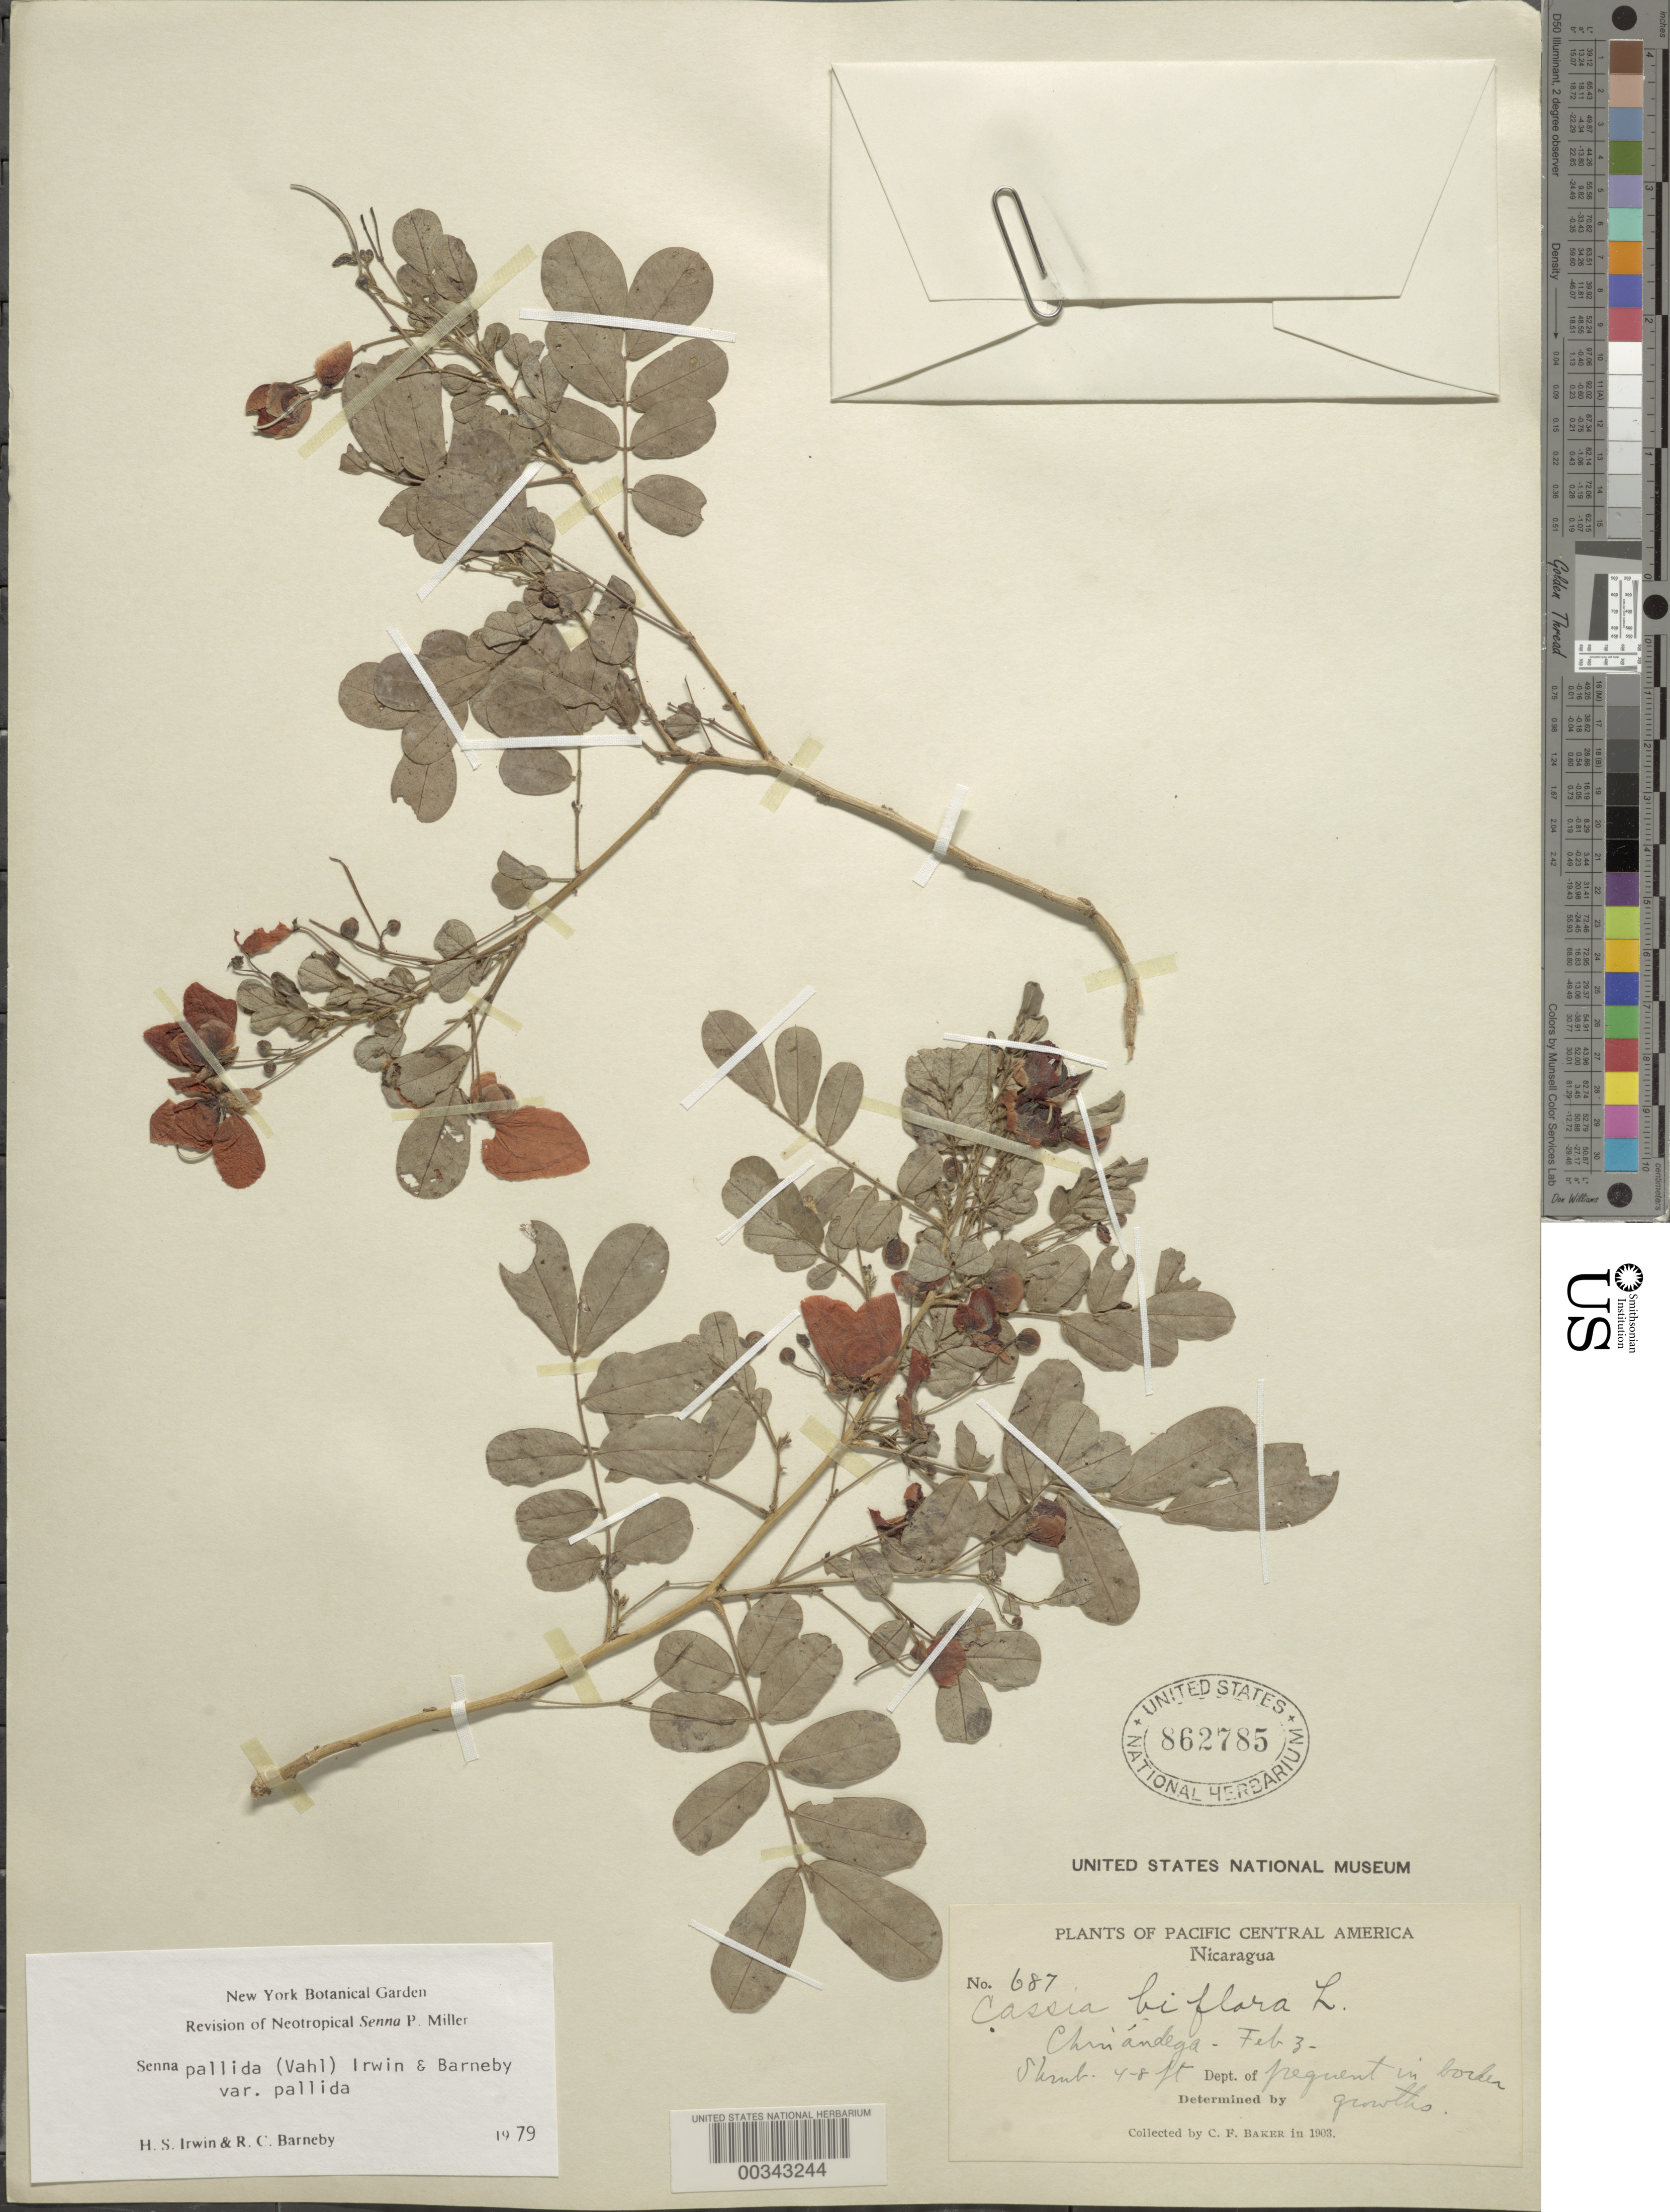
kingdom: Plantae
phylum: Tracheophyta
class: Magnoliopsida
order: Fabales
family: Fabaceae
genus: Senna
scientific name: Senna pallida var. pallida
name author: (Vahl) H.S. Irwin & Barneby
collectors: C. F. Baker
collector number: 687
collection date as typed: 03 Feb 1903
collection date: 1903-02-03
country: Nicaragua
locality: Chinandega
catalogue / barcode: US 862785